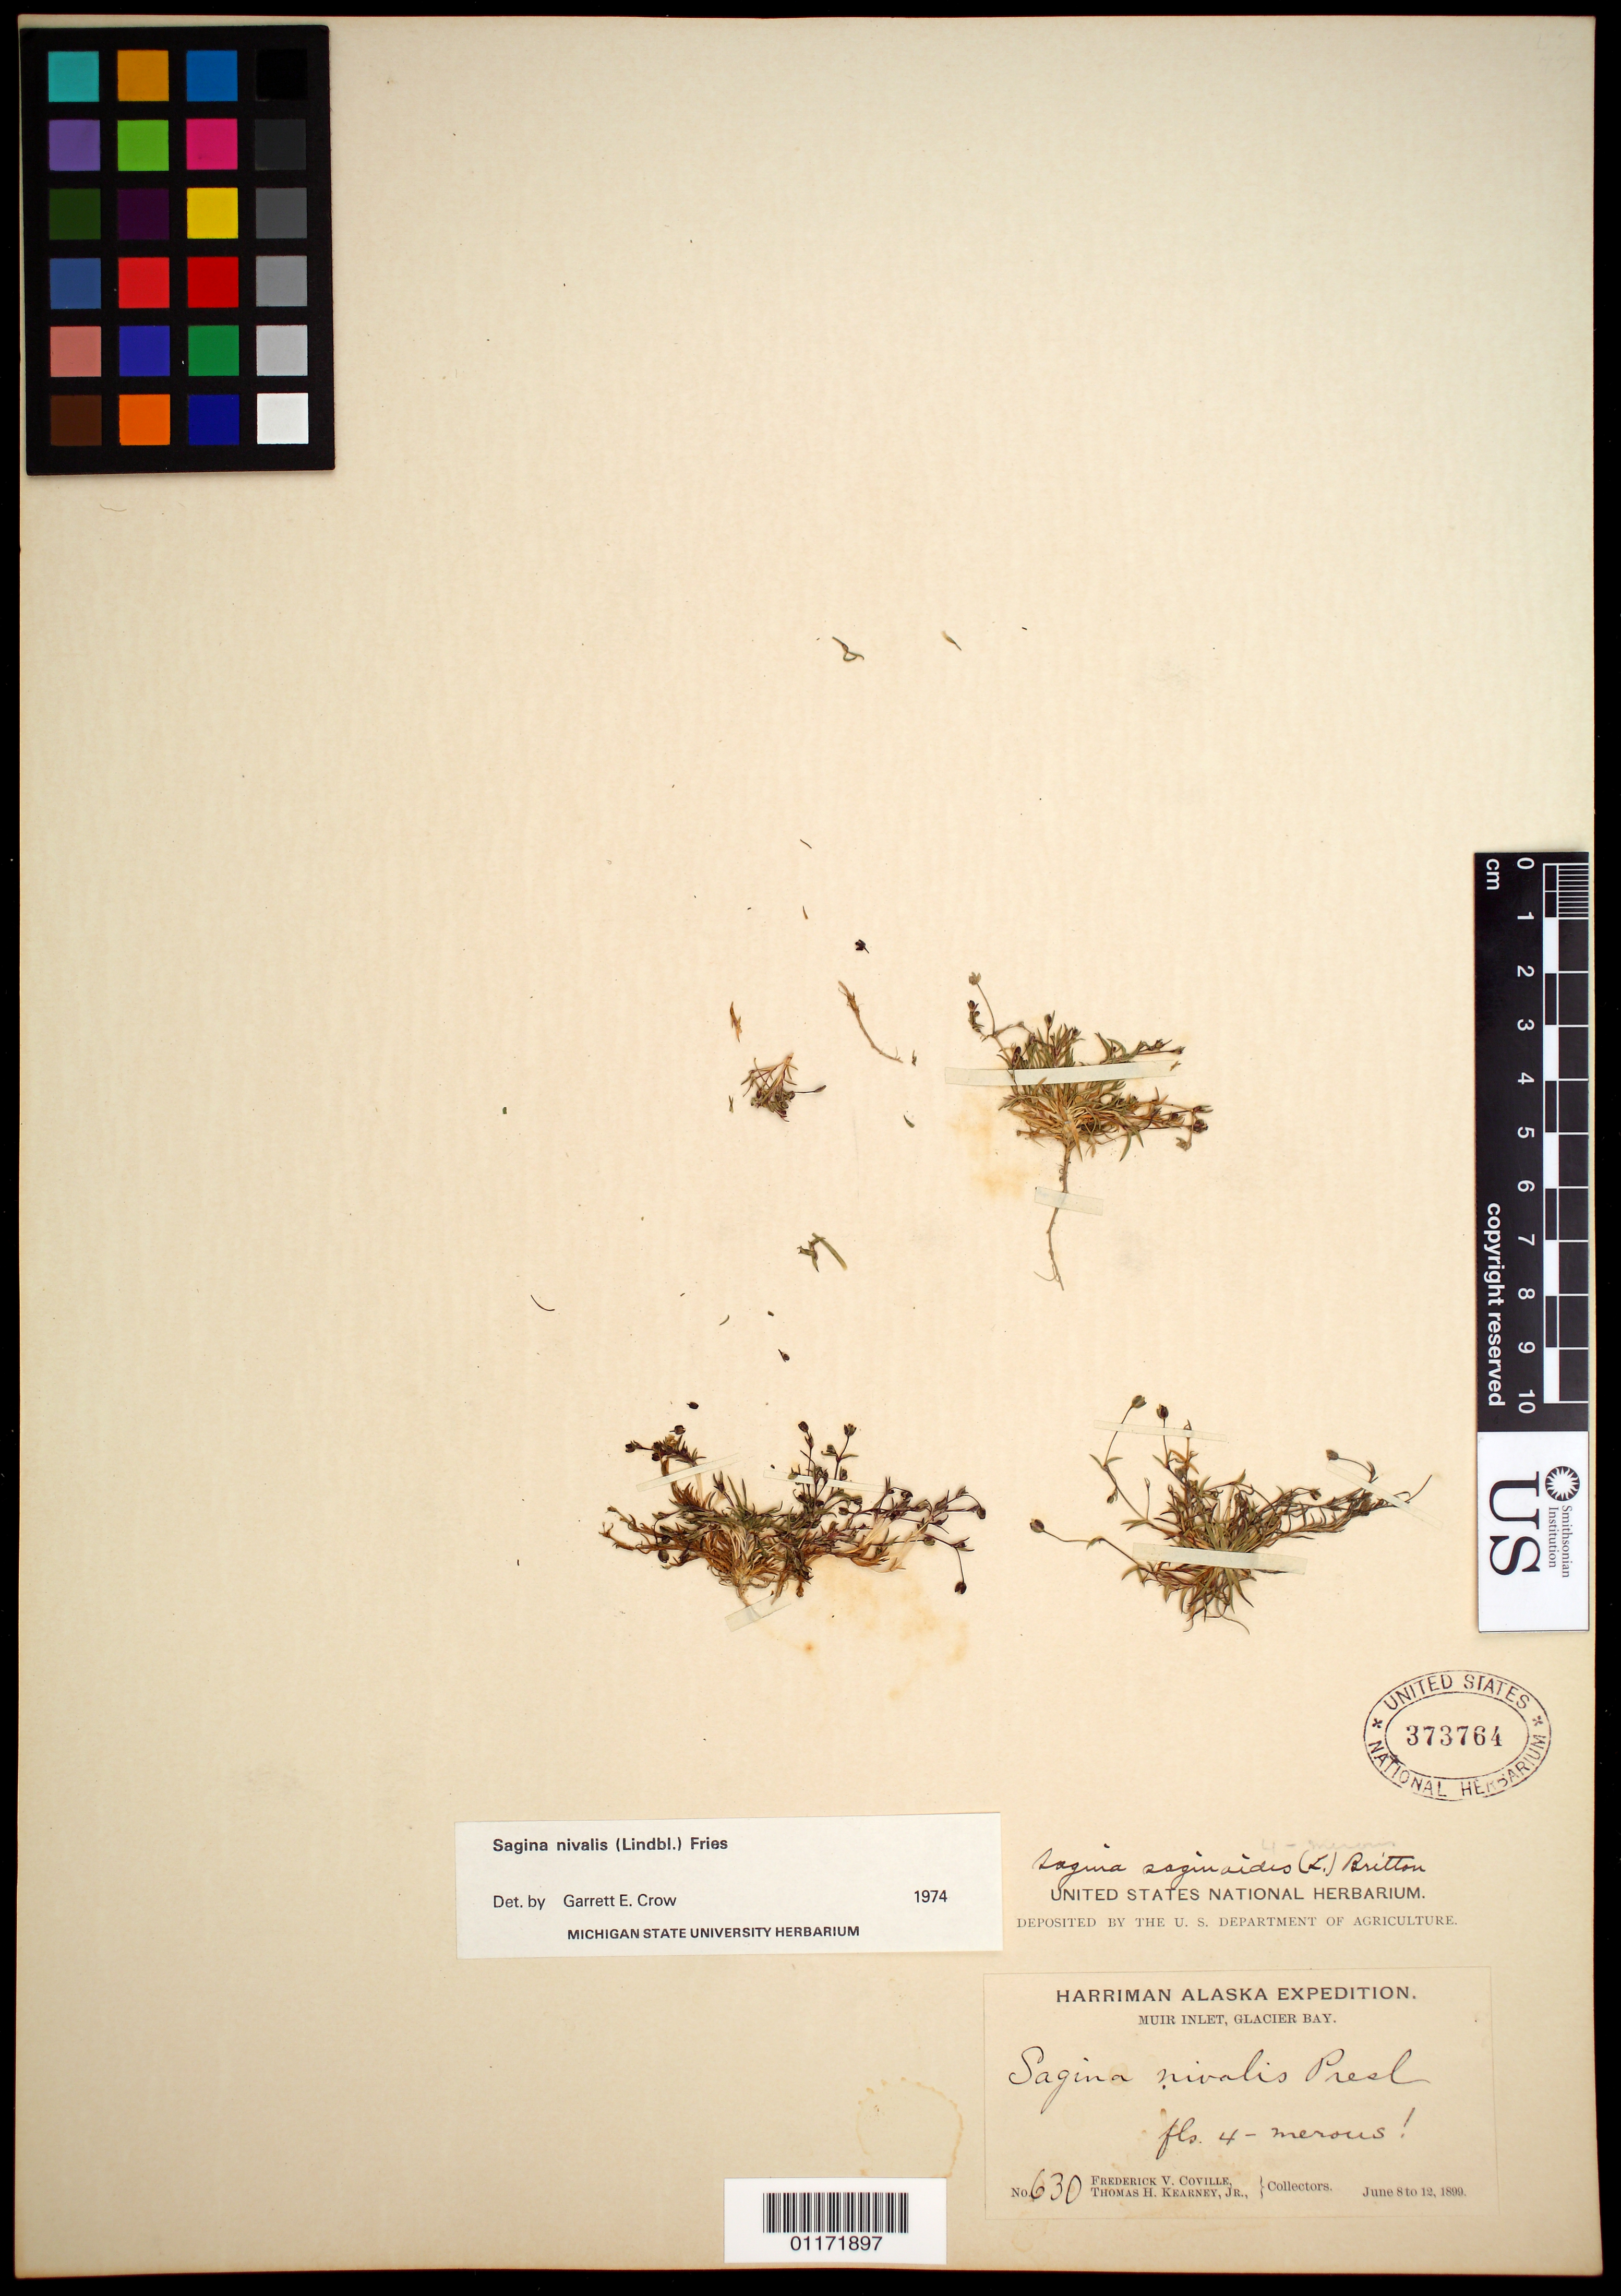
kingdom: Plantae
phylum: Tracheophyta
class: Magnoliopsida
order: Caryophyllales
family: Caryophyllaceae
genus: Sagina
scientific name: Sagina nivalis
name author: (Lindblom) Fr.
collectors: F. V. Coville & T. H. Kearney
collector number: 630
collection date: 1899-06-08/1899-06-12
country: United States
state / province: Alaska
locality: Muir Inlet, Glacier Bay.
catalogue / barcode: US 373764